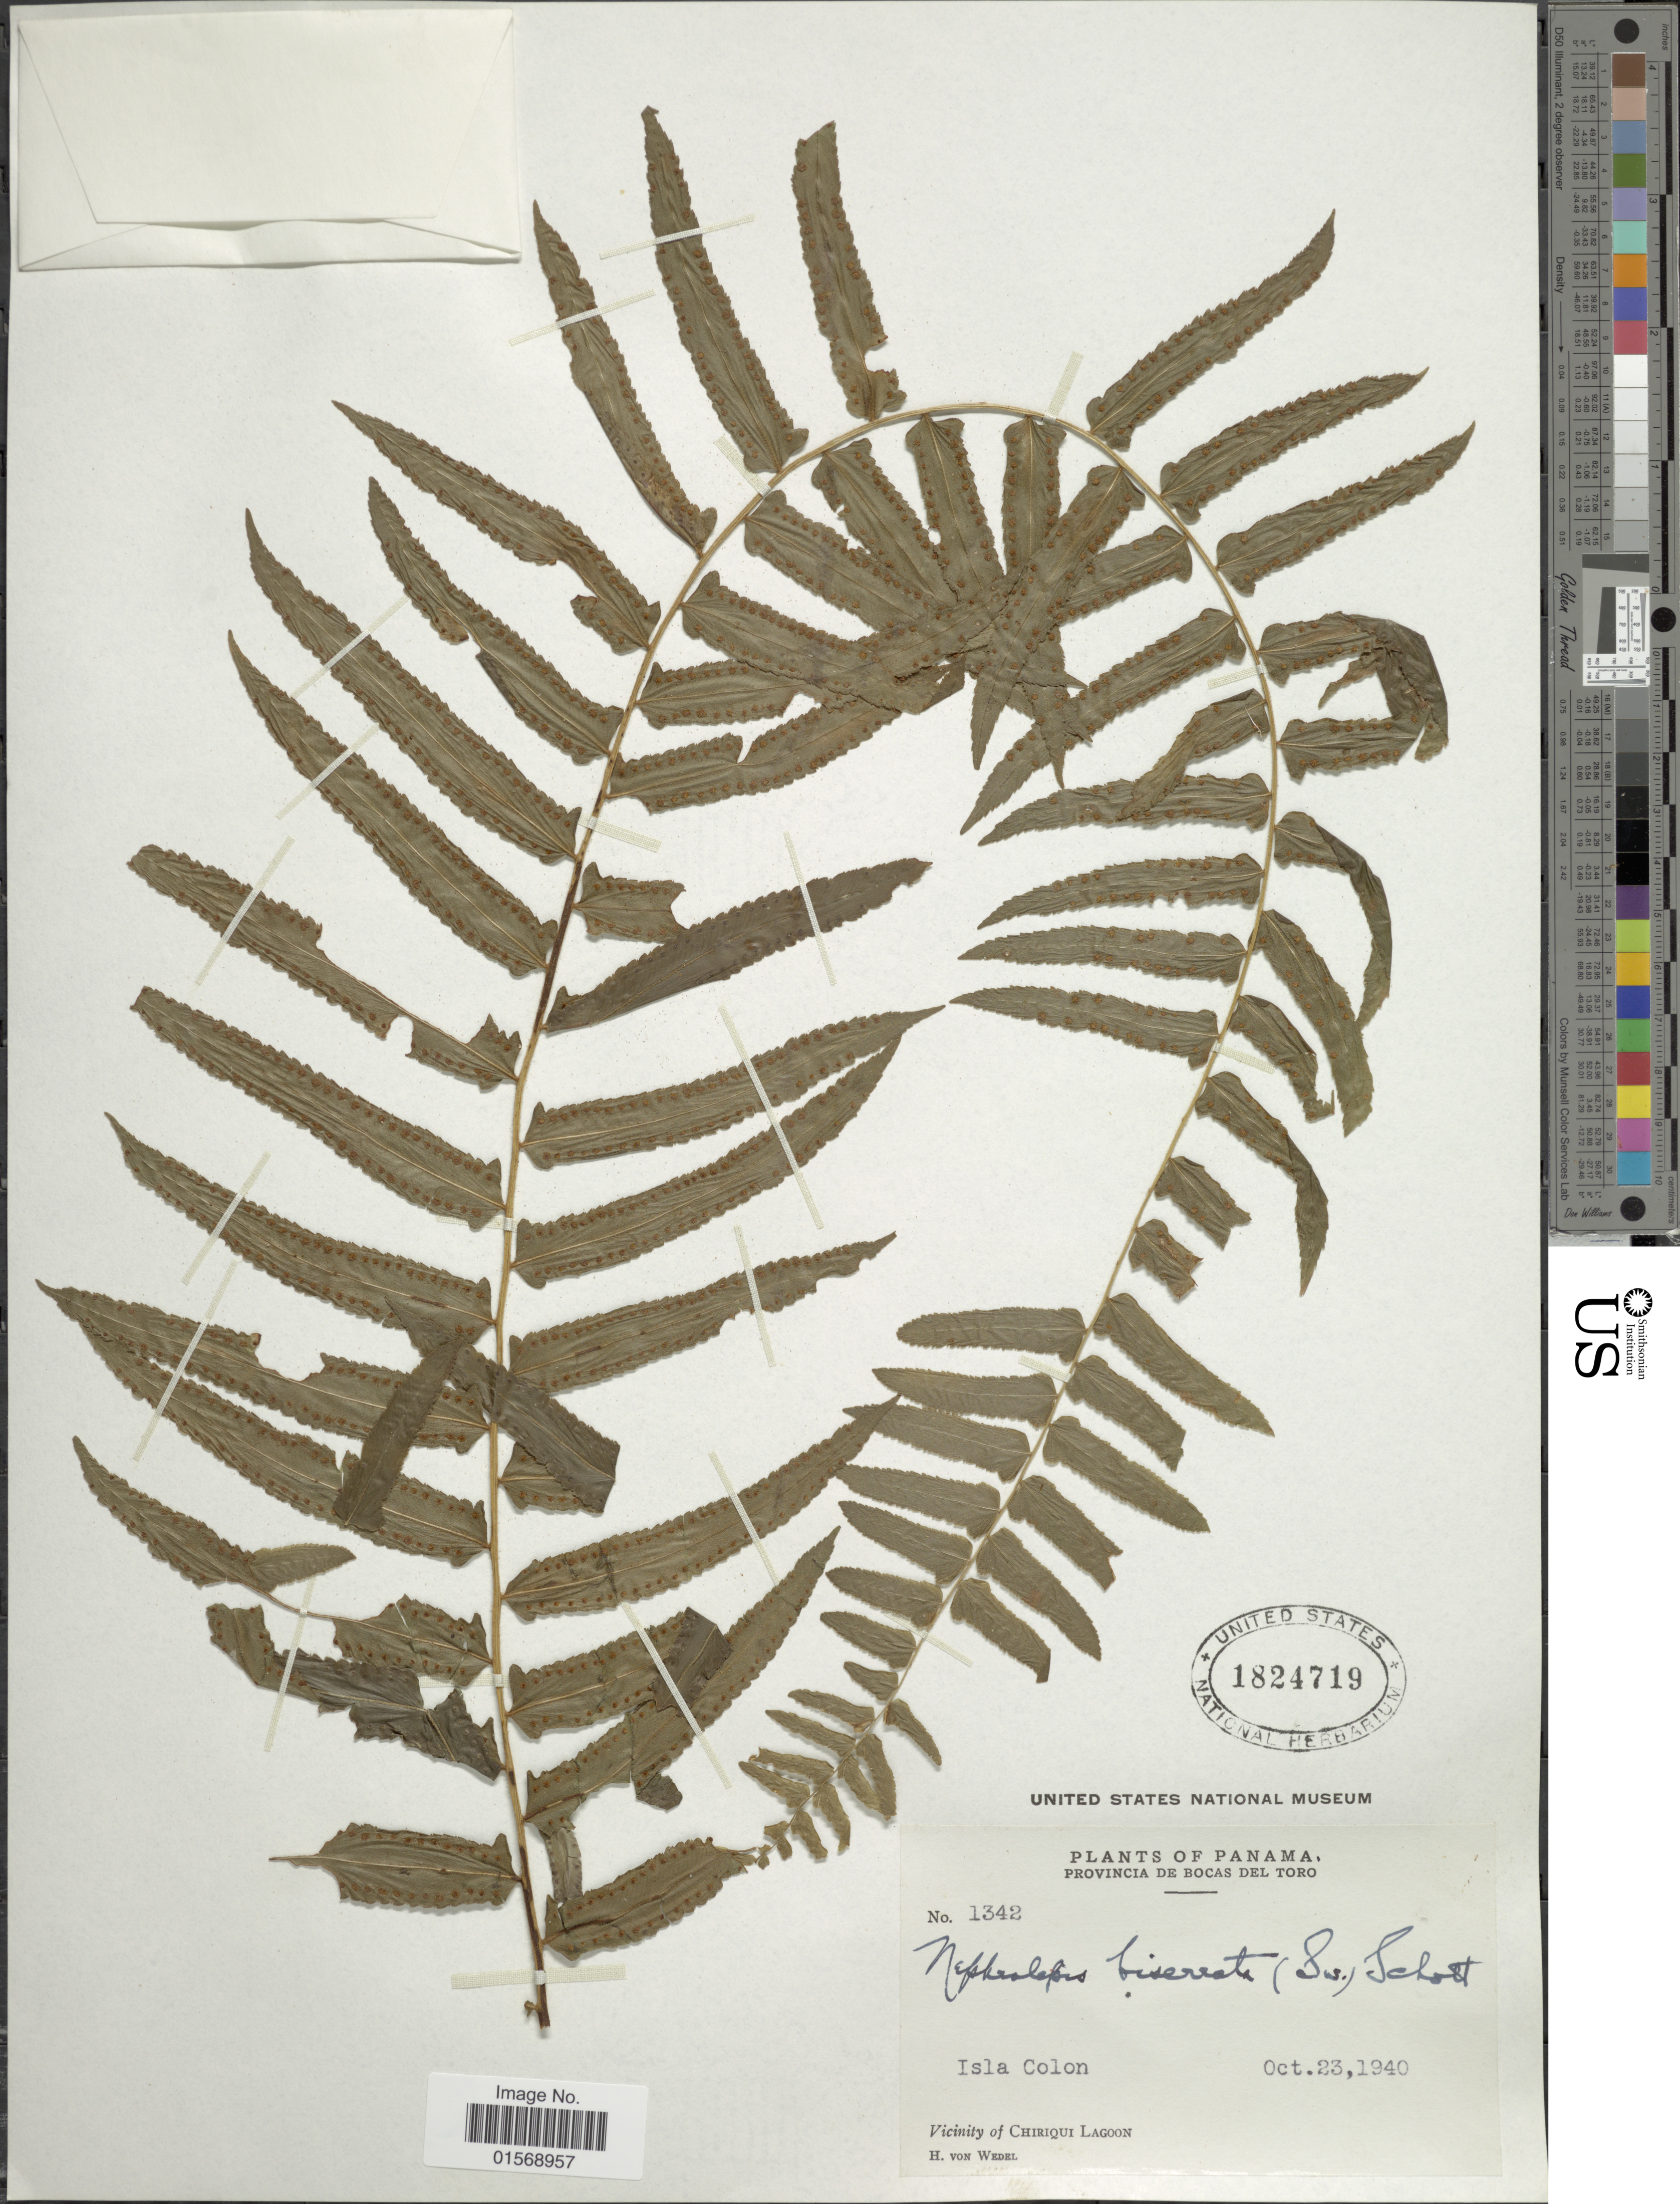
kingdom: Plantae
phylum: Tracheophyta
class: Polypodiopsida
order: Polypodiales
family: Nephrolepidaceae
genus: Nephrolepis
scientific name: Nephrolepis biserrata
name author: (Sw.) Schott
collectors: H. von Wedel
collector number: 1342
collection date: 1940-10-23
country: Panama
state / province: Bocas del Toro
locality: Panama, Provincia de Bocas del Tora. Isla Colon. Vicinity of Chiriqui Lagoon.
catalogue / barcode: US 1824719